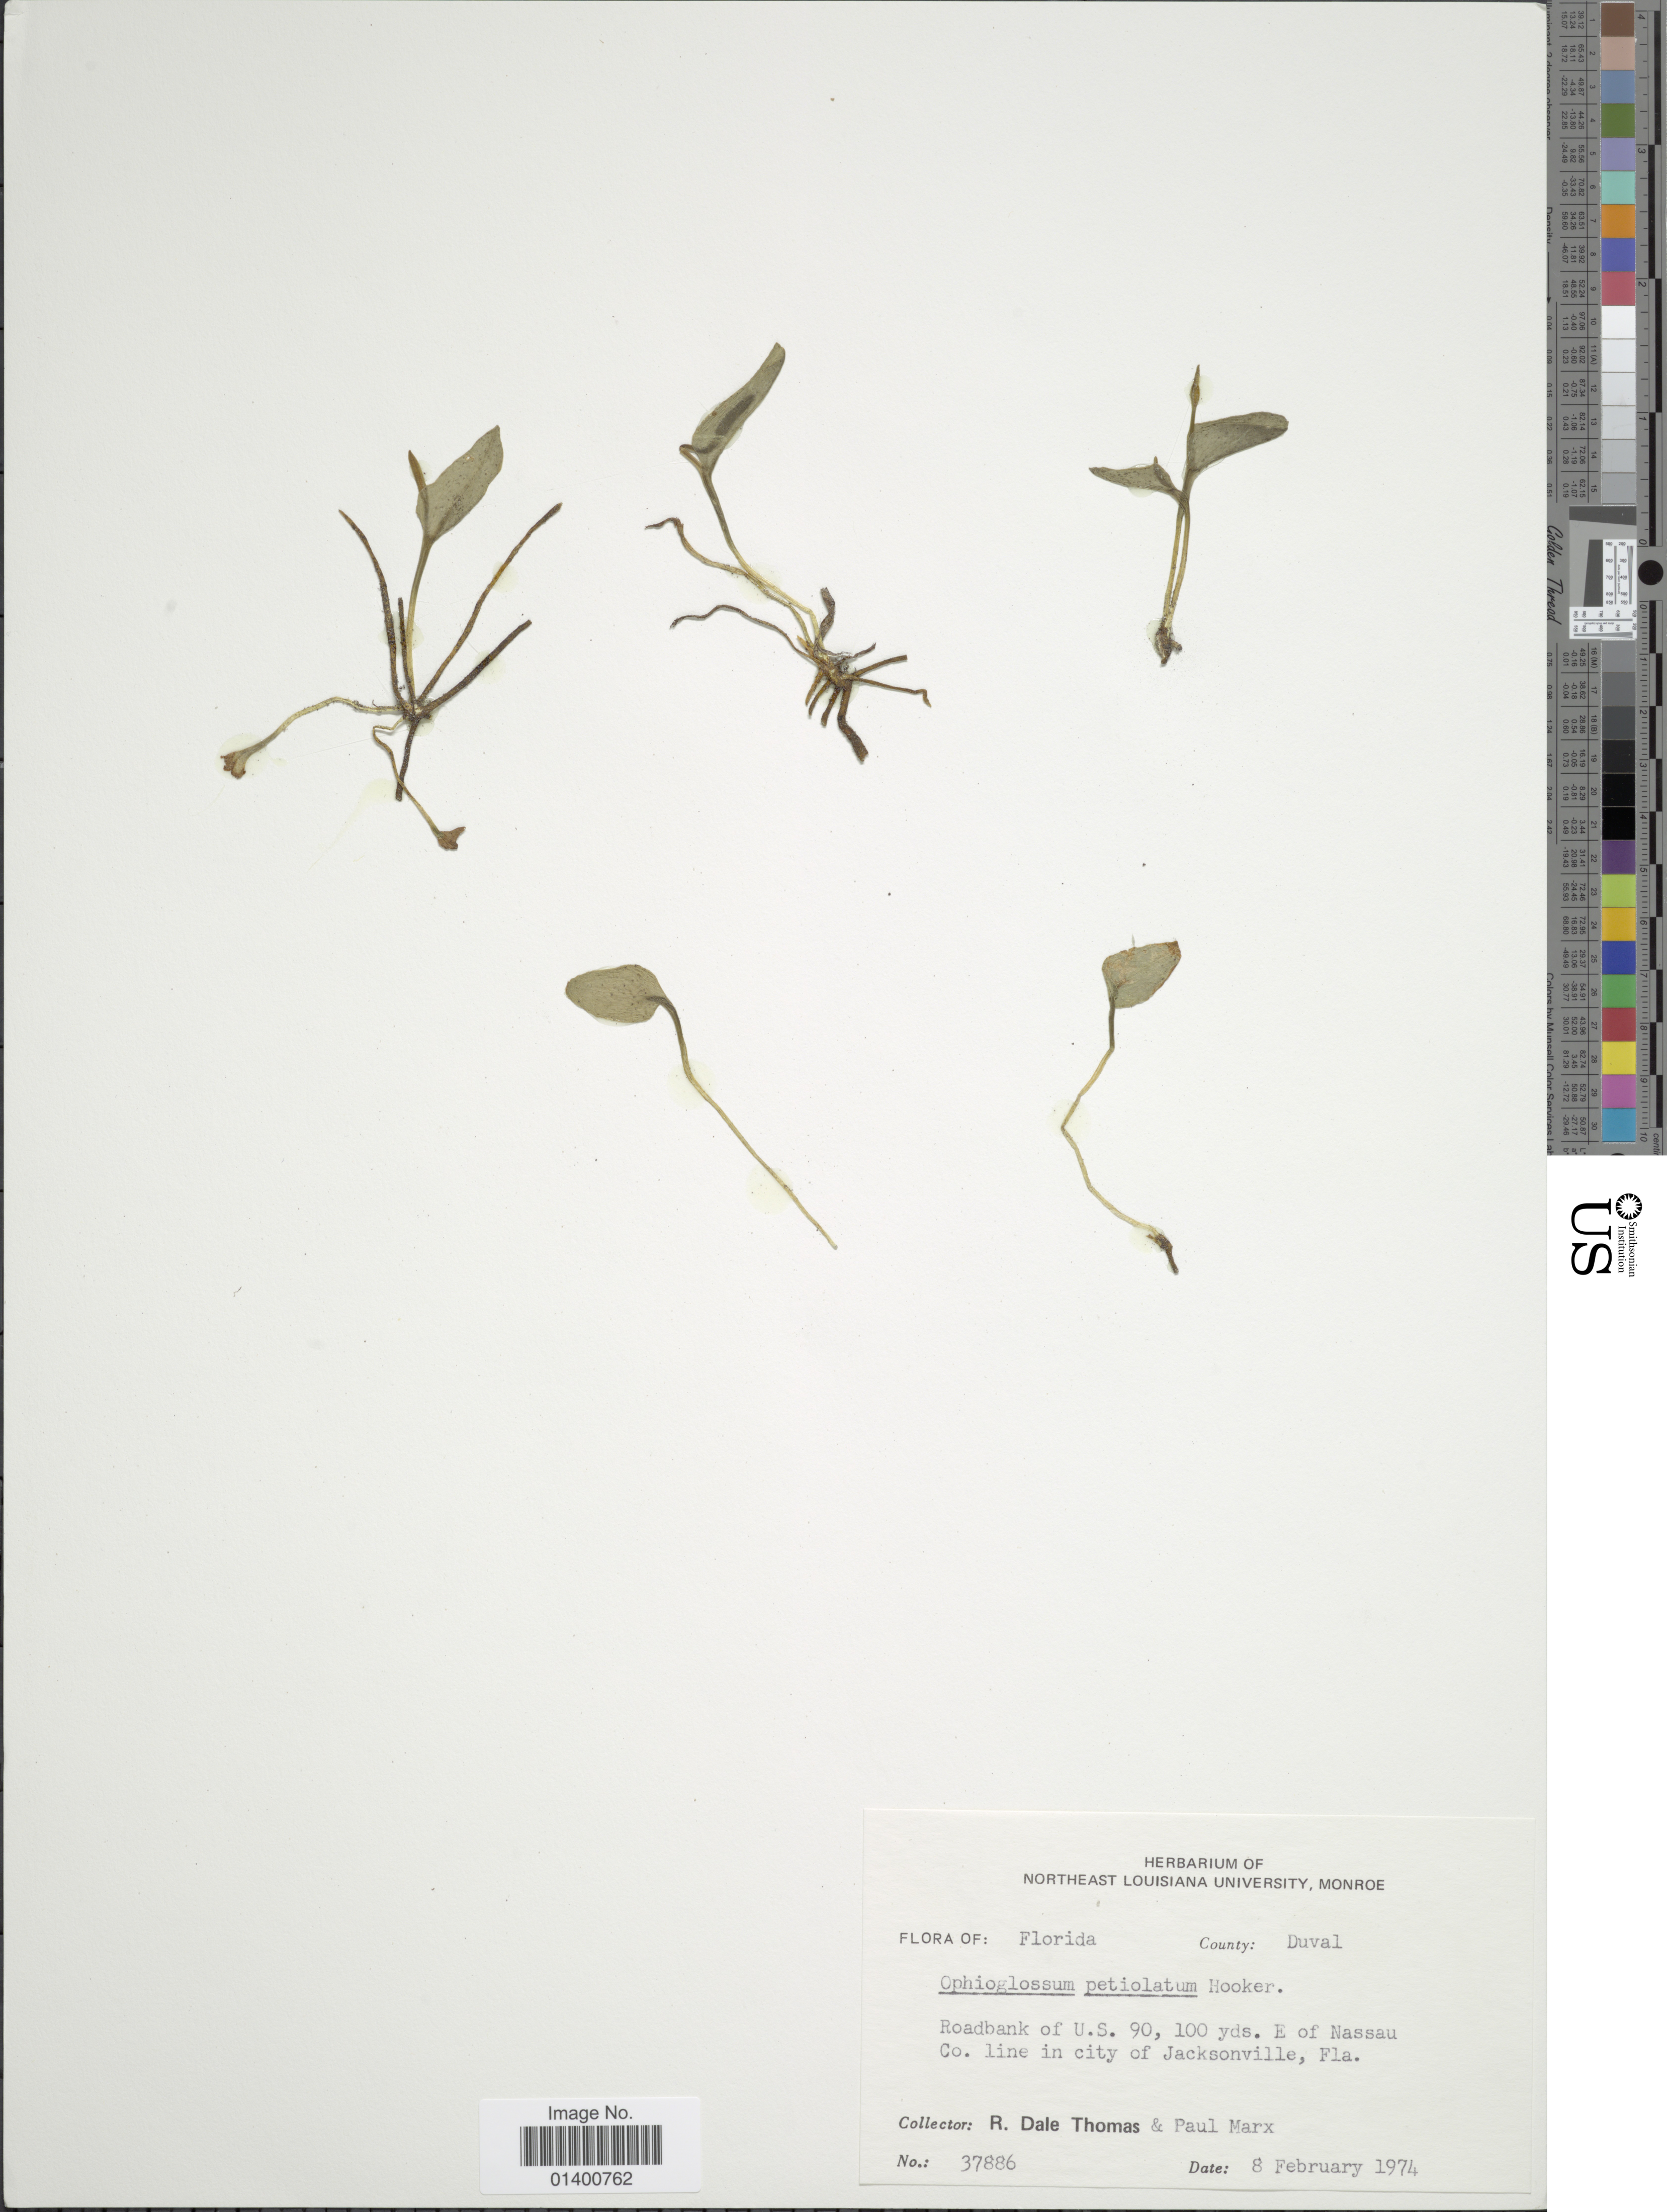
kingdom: Plantae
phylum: Tracheophyta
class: Polypodiopsida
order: Ophioglossales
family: Ophioglossaceae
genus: Ophioglossum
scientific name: Ophioglossum petiolatum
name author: Hook.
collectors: R. Thomas & P. Marx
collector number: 37886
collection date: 1974-02-08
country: United States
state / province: Florida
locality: County Duval, roadbank of U.S. 90, 100 yds, E of Nassau Co. line in city of Jacksonville